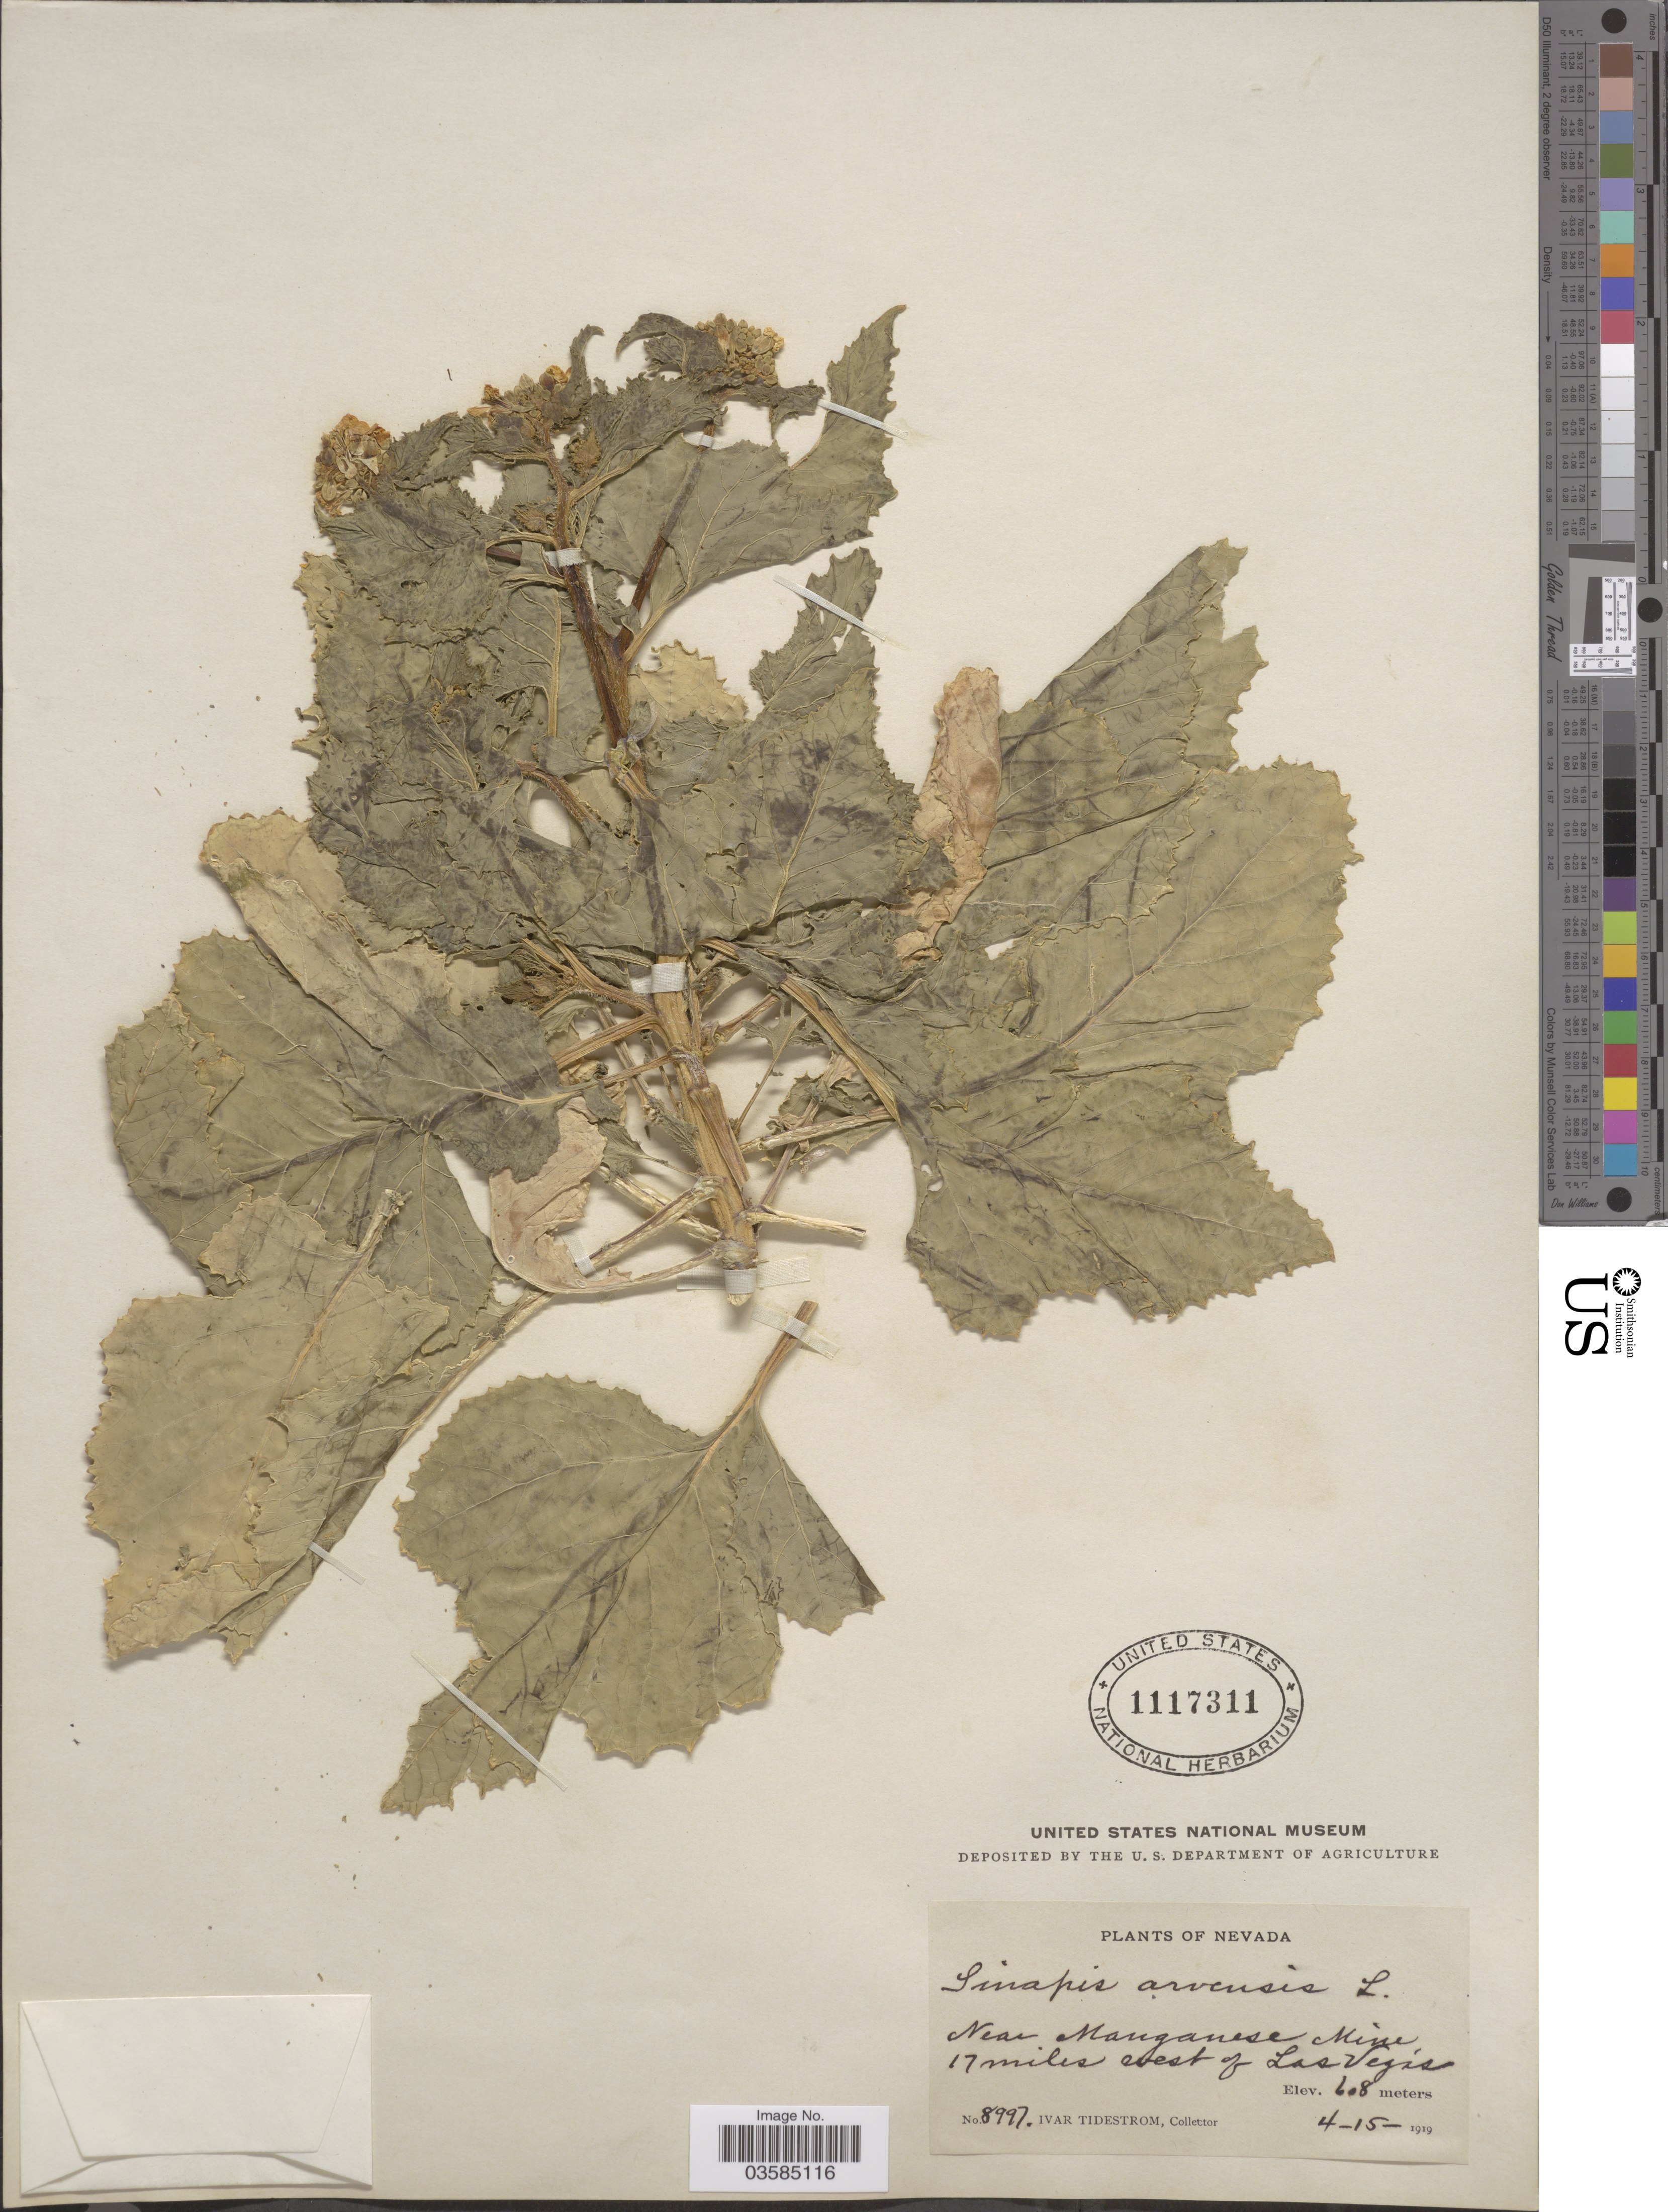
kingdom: Plantae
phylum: Tracheophyta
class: Magnoliopsida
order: Brassicales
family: Brassicaceae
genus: Brassica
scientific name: Brassica kaber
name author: (DC.) L.C. Wheeler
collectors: I. F. Tidestrom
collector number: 8997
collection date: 1919-04-15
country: United States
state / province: Nevada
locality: Near Manganese Mine, 17 miles west of Las Vegas.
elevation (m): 608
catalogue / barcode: US 1117311